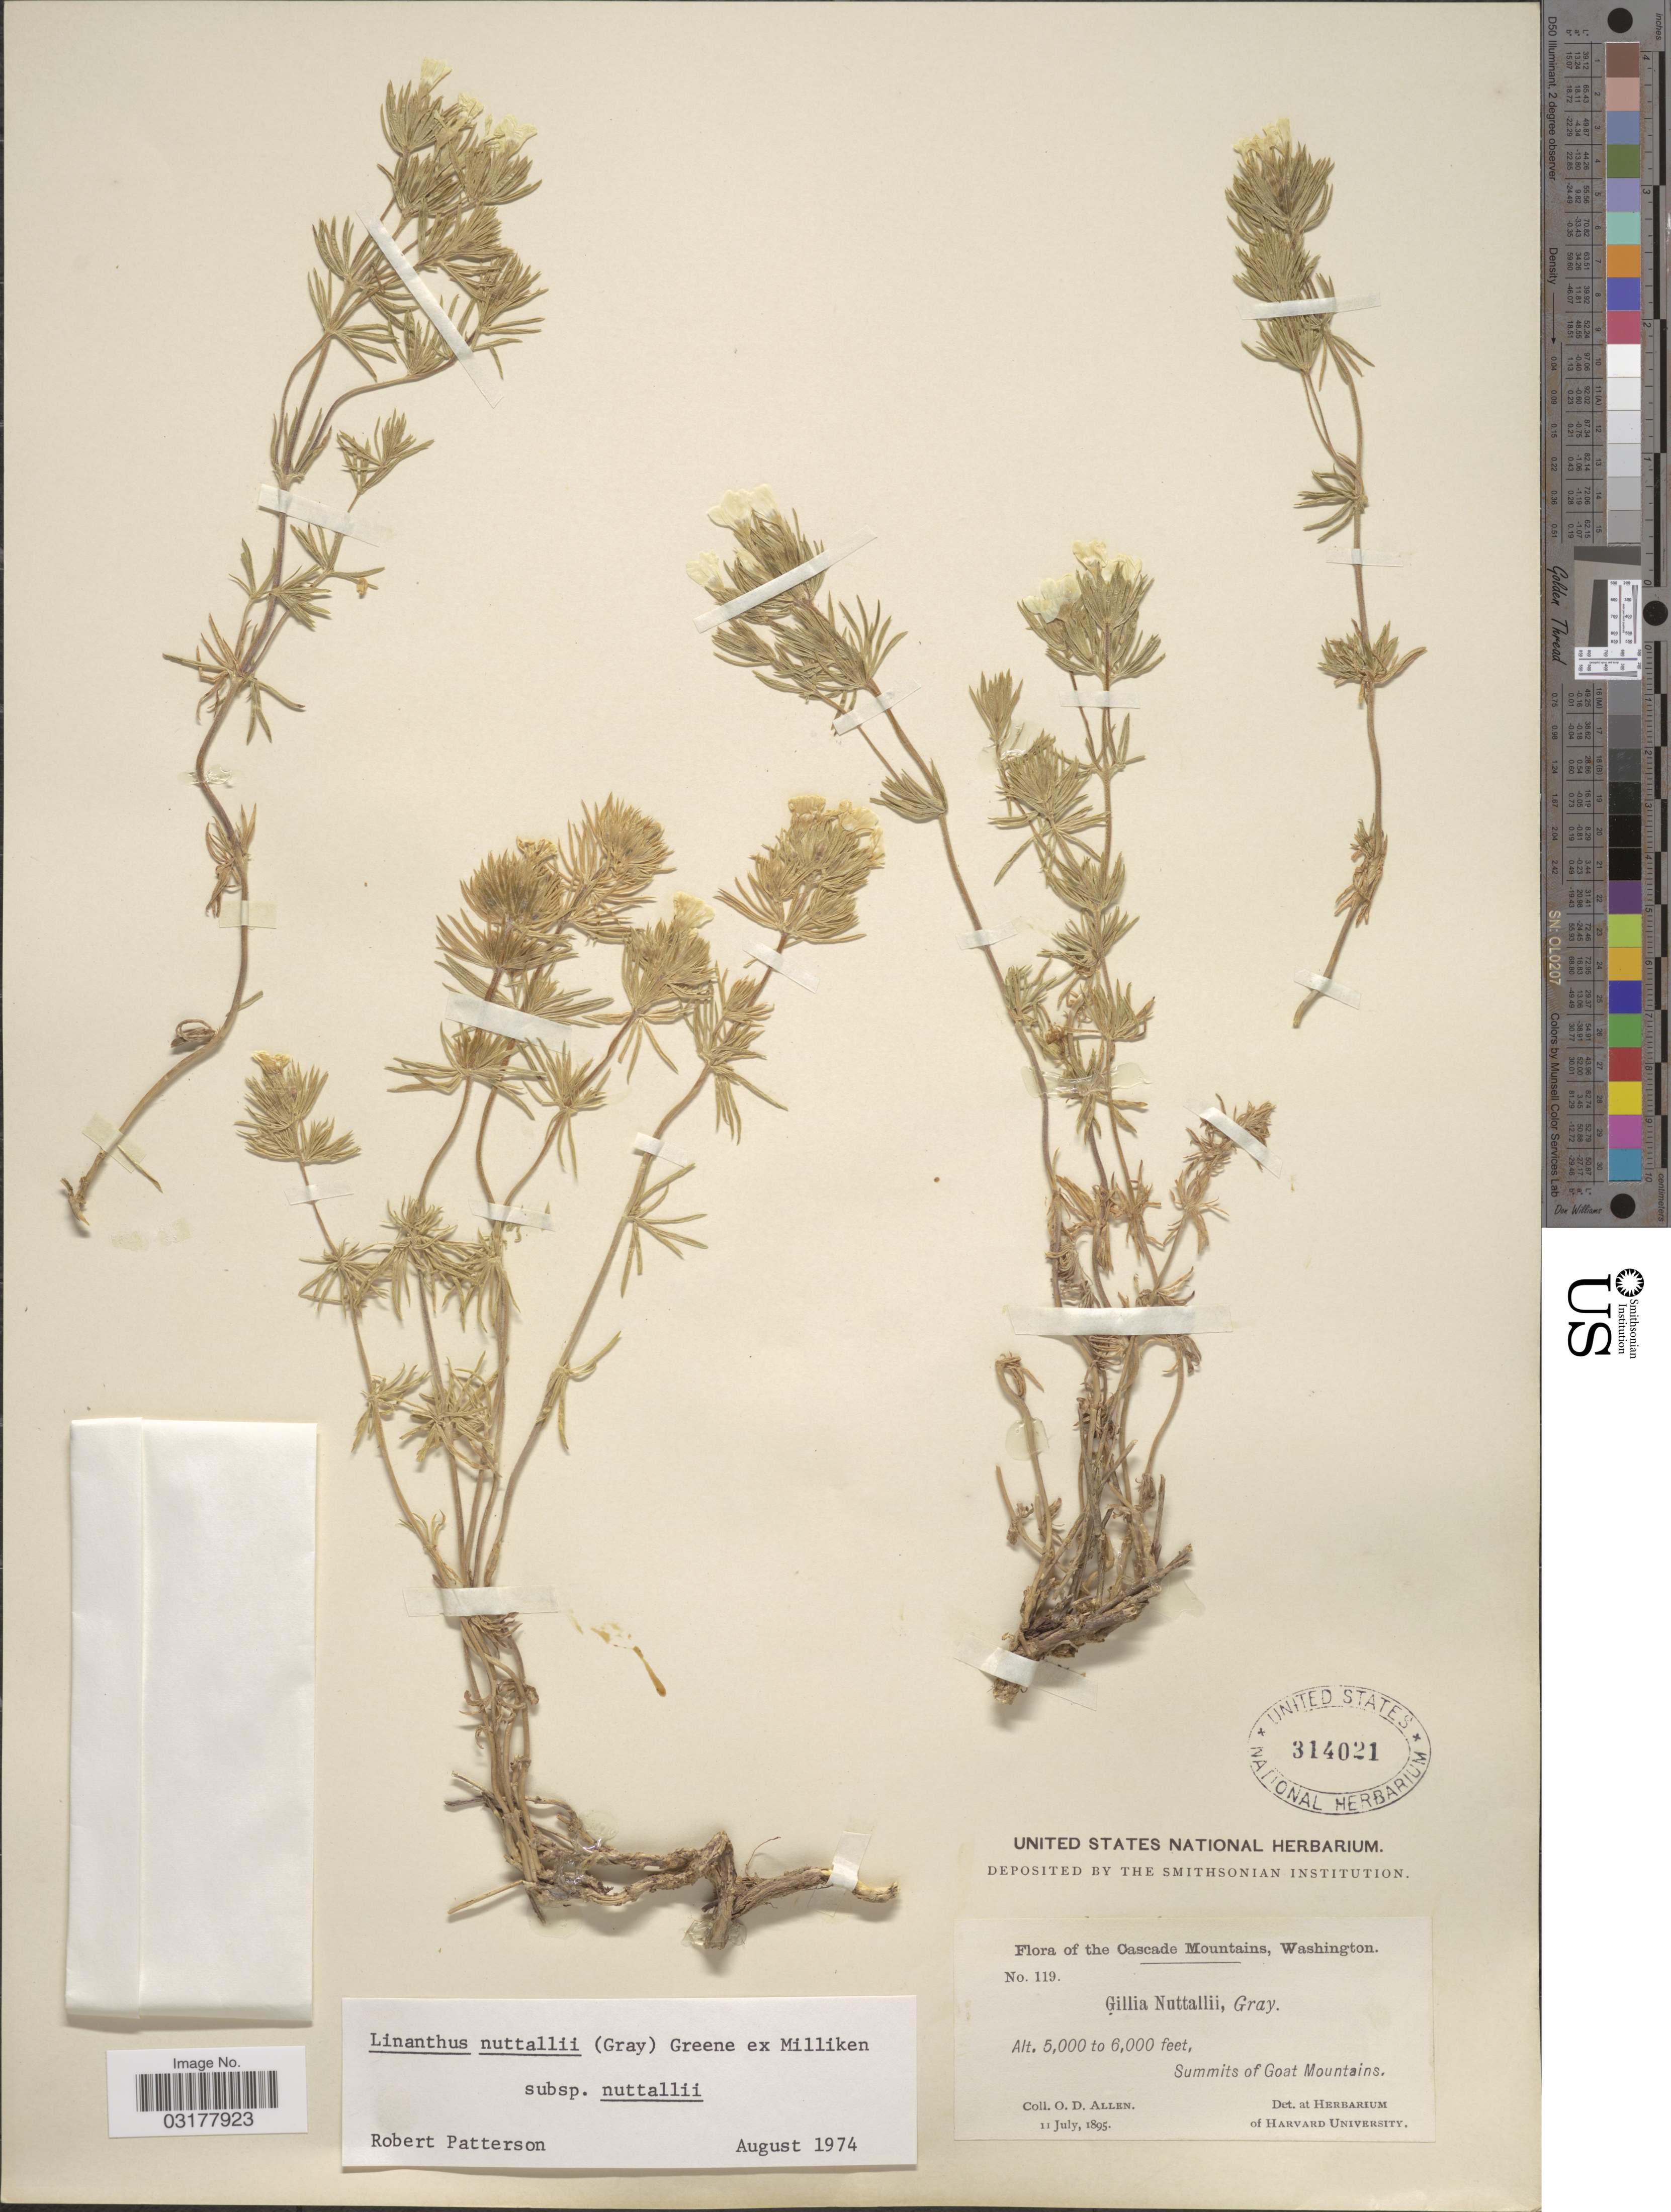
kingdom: Plantae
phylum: Tracheophyta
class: Magnoliopsida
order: Ericales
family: Polemoniaceae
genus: Leptosiphon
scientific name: Leptosiphon nuttallii subsp. nuttallii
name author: (A. Gray) J.M. Porter & L.A. Johnson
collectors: O. D. Allen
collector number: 119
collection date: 1895-07-11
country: United States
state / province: Washington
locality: The Cascade Mountains, Summits of Goat Mountains.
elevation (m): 1524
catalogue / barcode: US 314021